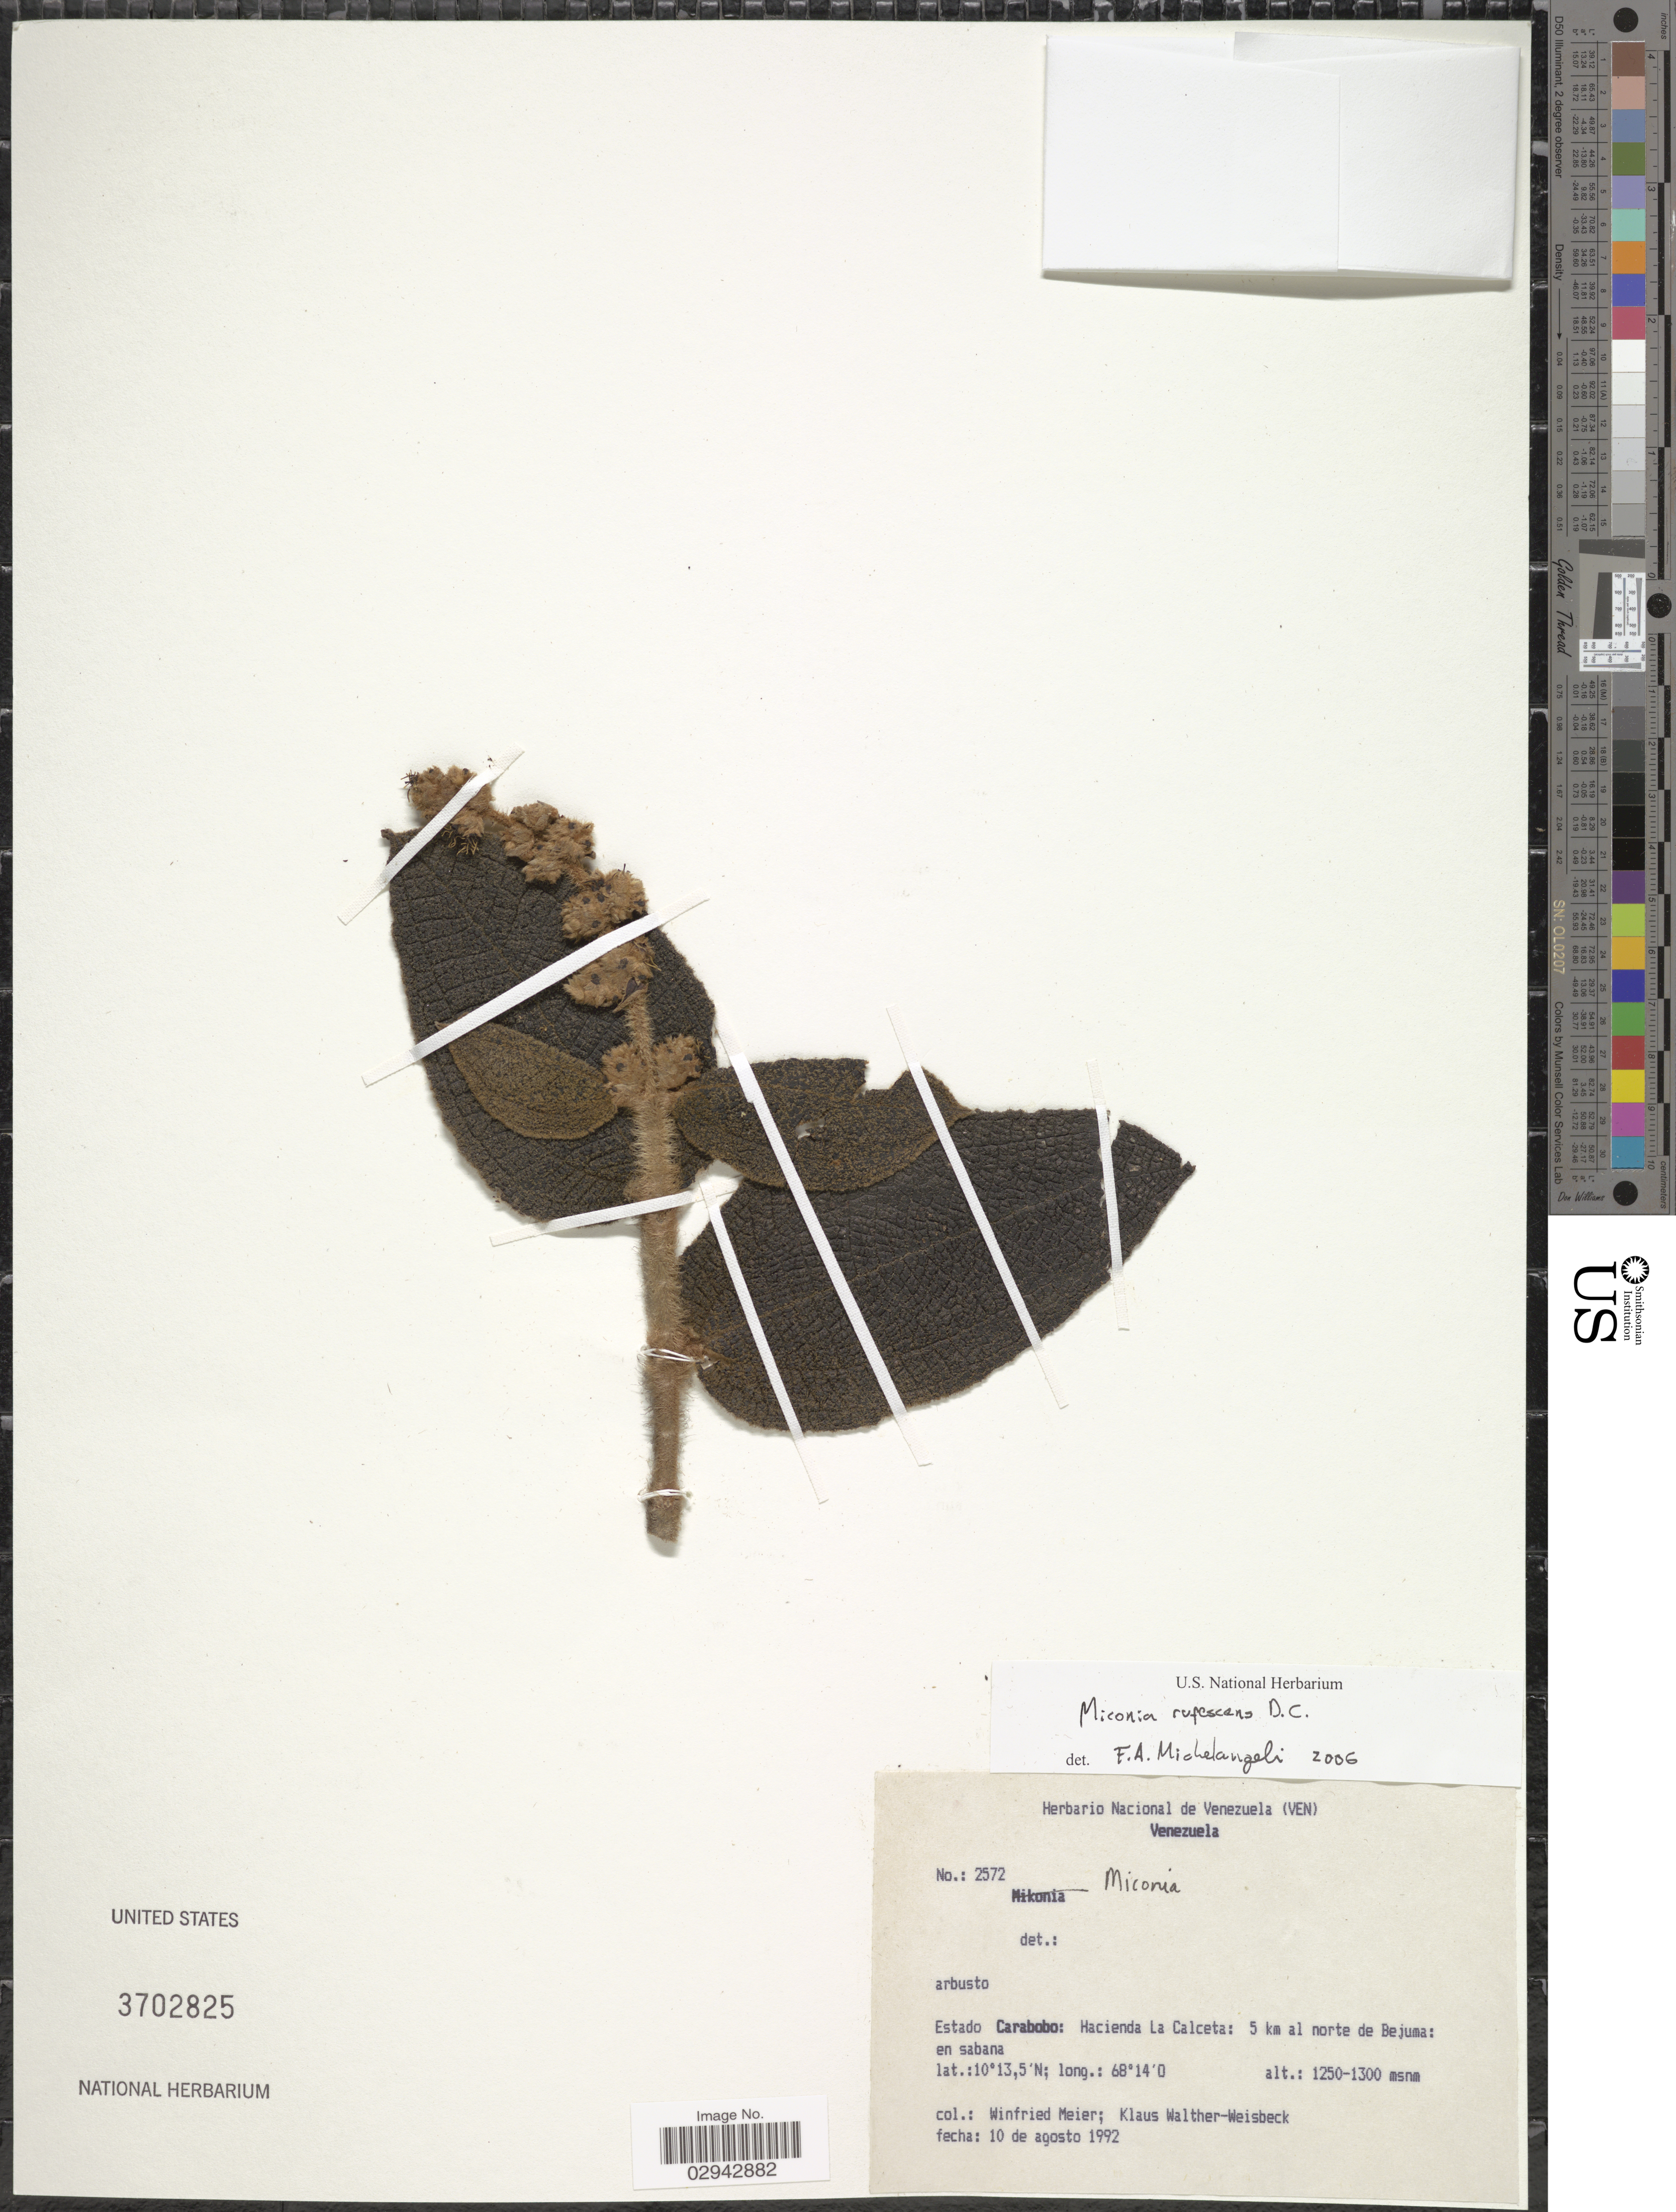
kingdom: Plantae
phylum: Tracheophyta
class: Magnoliopsida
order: Myrtales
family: Melastomataceae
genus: Miconia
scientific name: Miconia rufescens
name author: (Aubl.) DC.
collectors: W. Meier & K. Walther-Weisbeck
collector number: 2572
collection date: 1992-08-10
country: Venezuela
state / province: Carabobo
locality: Hacienda La Calceta: 5 km al norte de Bejuma: en sabana.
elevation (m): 1250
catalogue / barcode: US 3702825